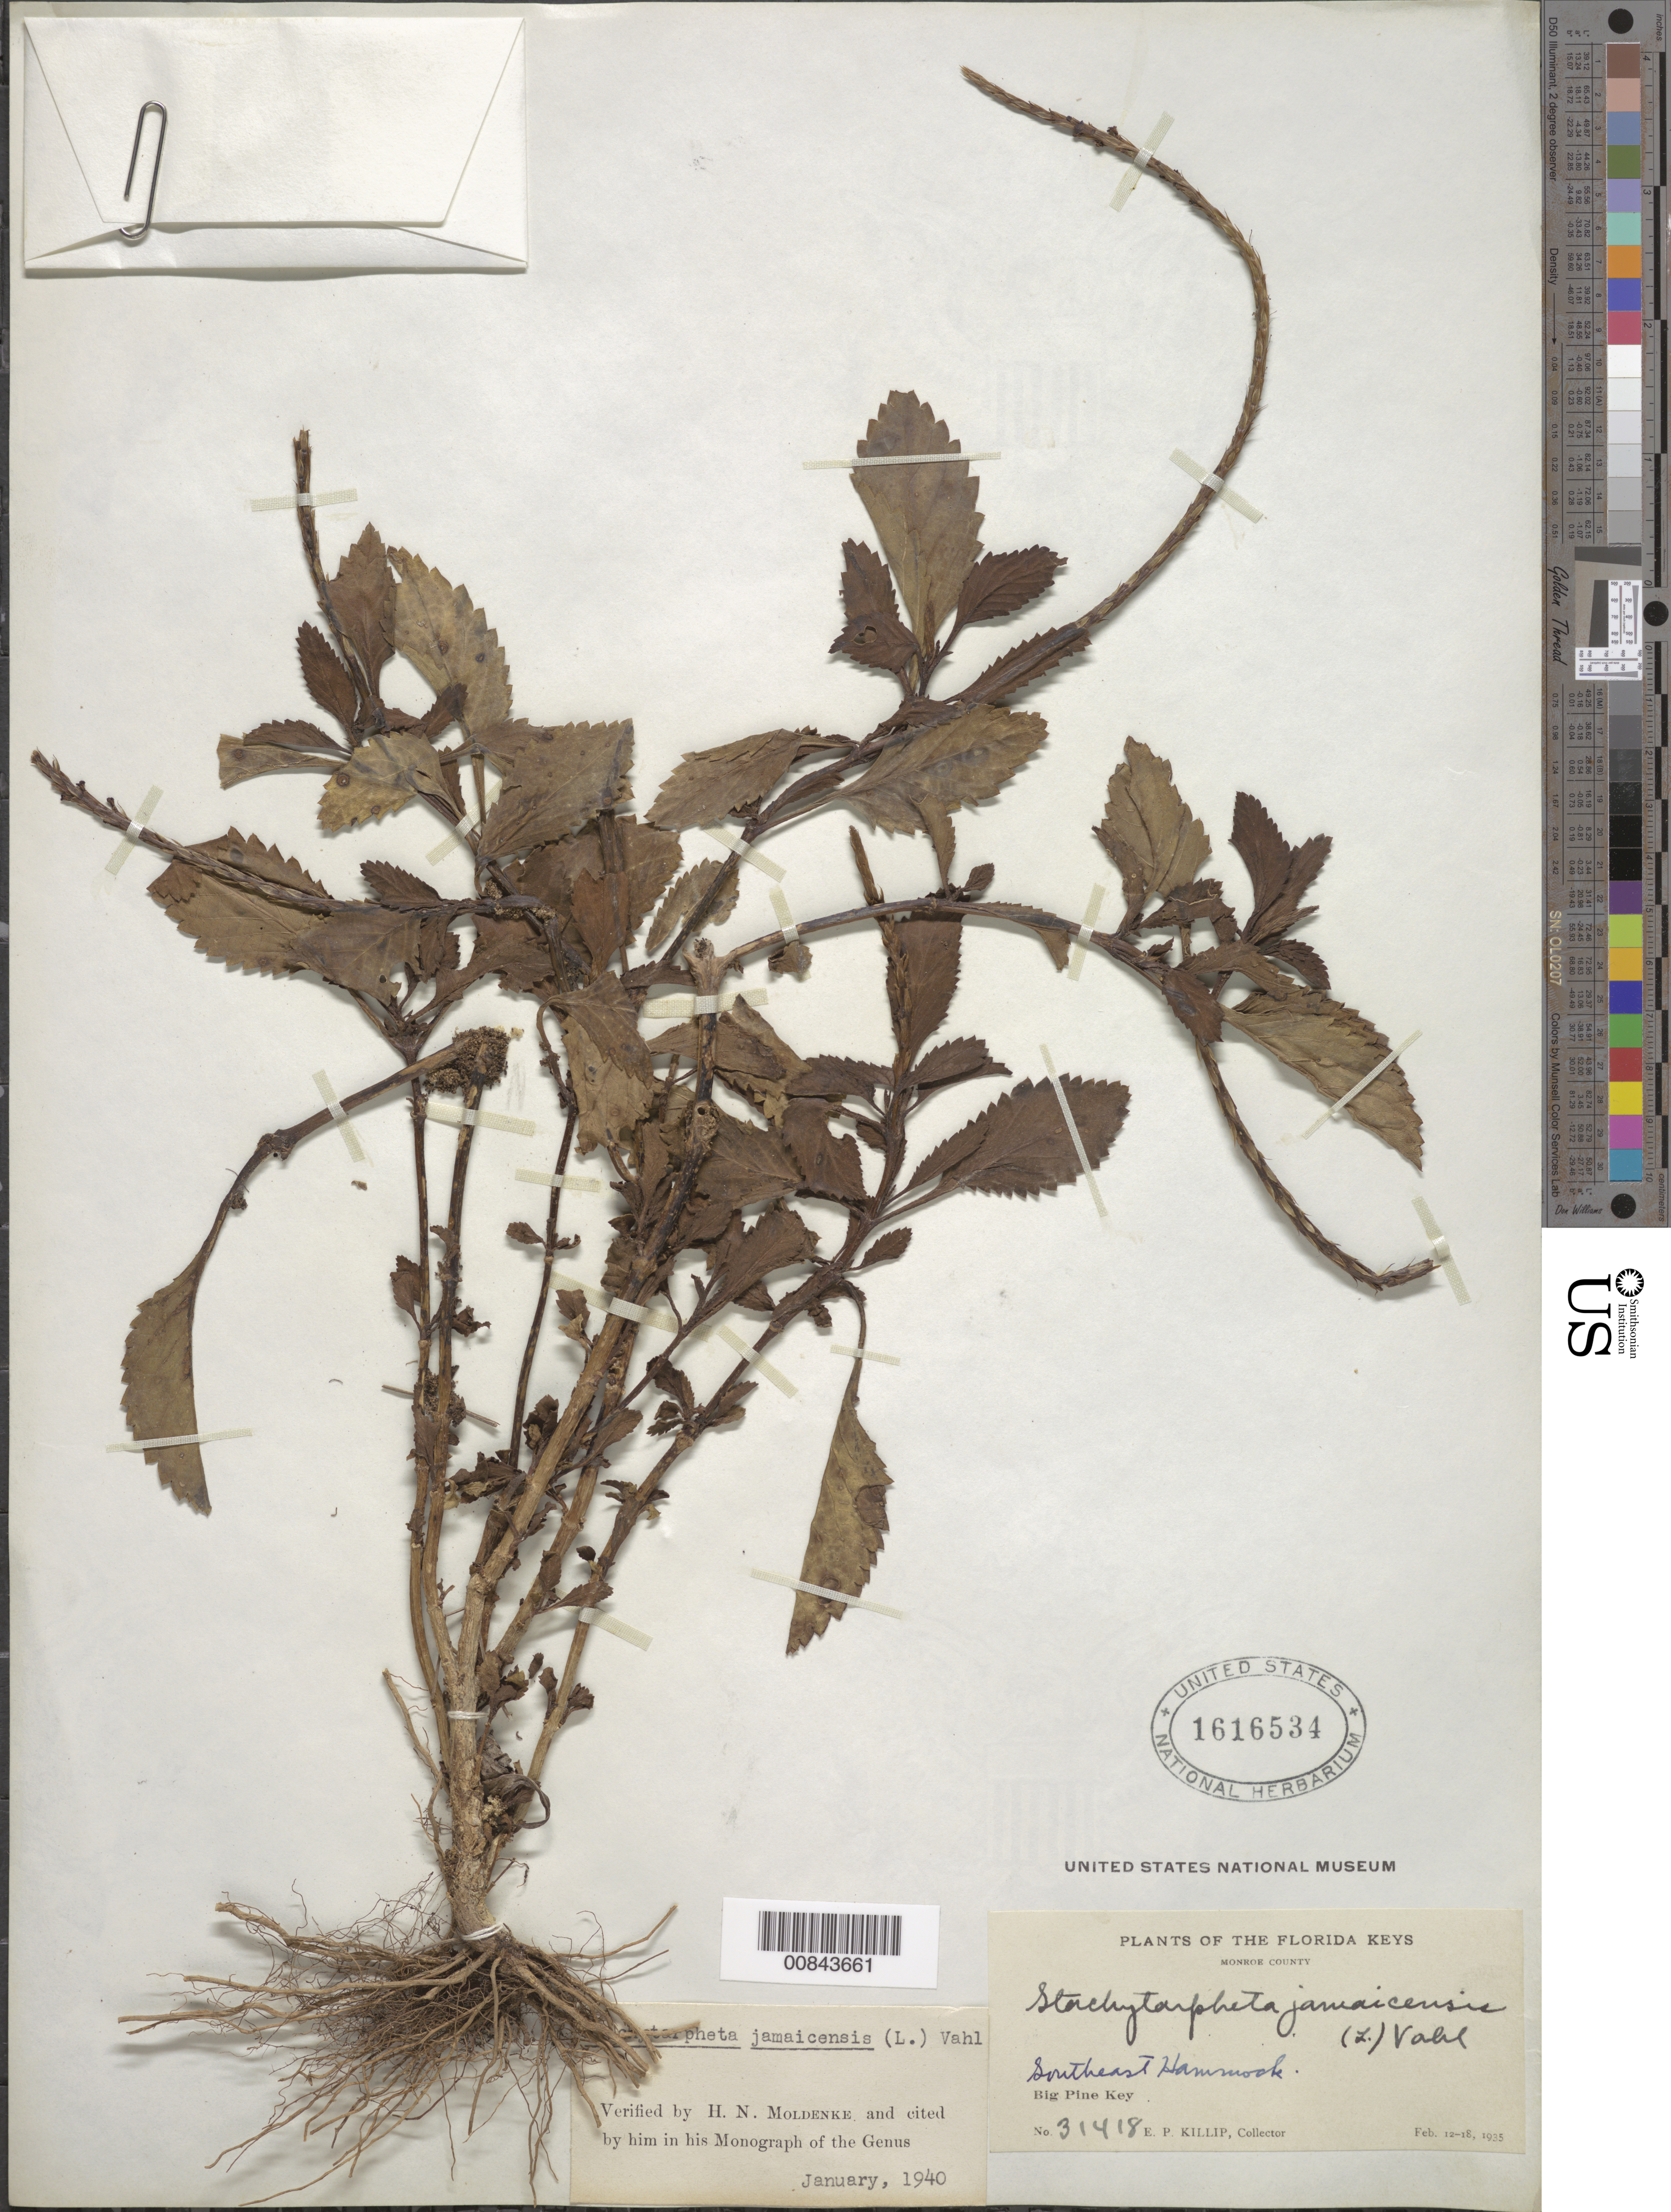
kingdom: Plantae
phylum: Tracheophyta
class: Magnoliopsida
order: Lamiales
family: Verbenaceae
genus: Stachytarpheta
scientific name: Stachytarpheta jamaicensis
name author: (L.) Vahl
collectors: E. P. Killip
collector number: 31418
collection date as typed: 12 Feb 1935 to 18 Feb 1935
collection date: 1935-02-12/1935-02-18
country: United States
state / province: Florida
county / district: Monroe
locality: Big Pine Key, SE Hammock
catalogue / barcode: US 1616534